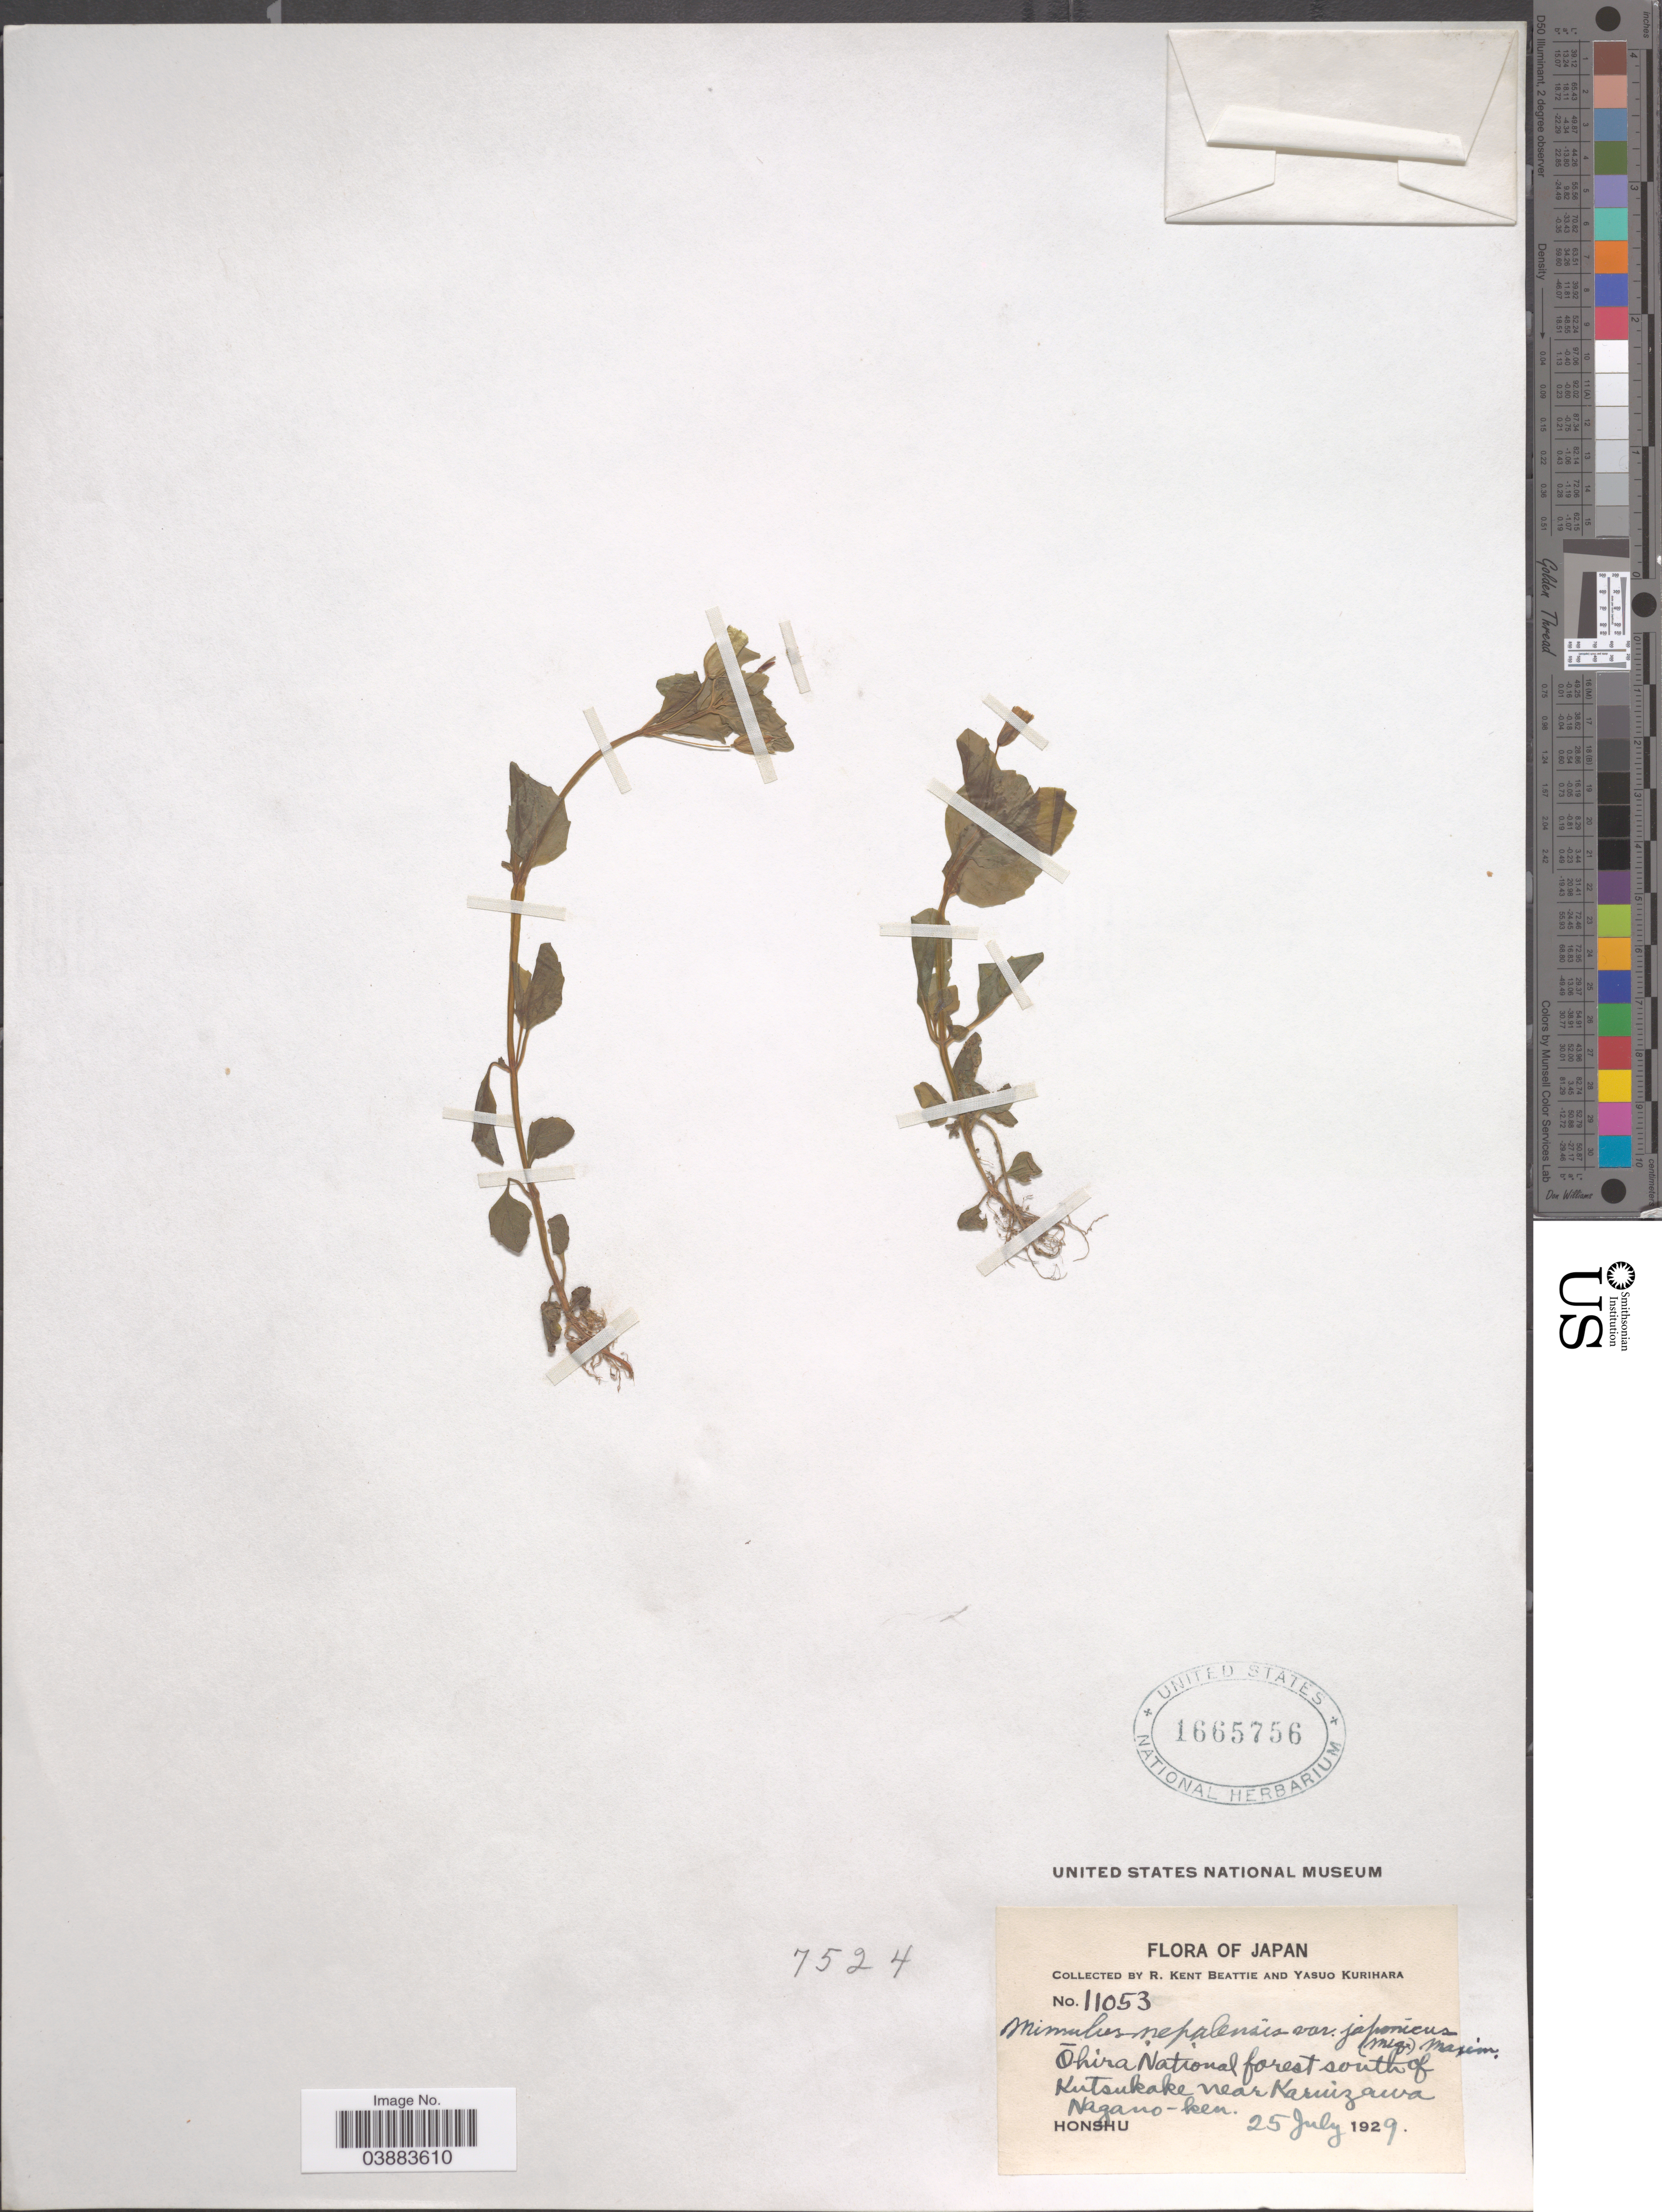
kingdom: Plantae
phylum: Tracheophyta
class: Magnoliopsida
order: Lamiales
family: Phrymaceae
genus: Mimulus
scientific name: Mimulus tenellus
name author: Bunge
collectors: R. K. Beattie & Y. Kurihara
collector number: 11053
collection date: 1929-07-25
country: Japan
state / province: Nagano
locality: Ōhira National forest south of Kutsukake near Karuizawa Nagano-ken. Honshu.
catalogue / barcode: US 1665756